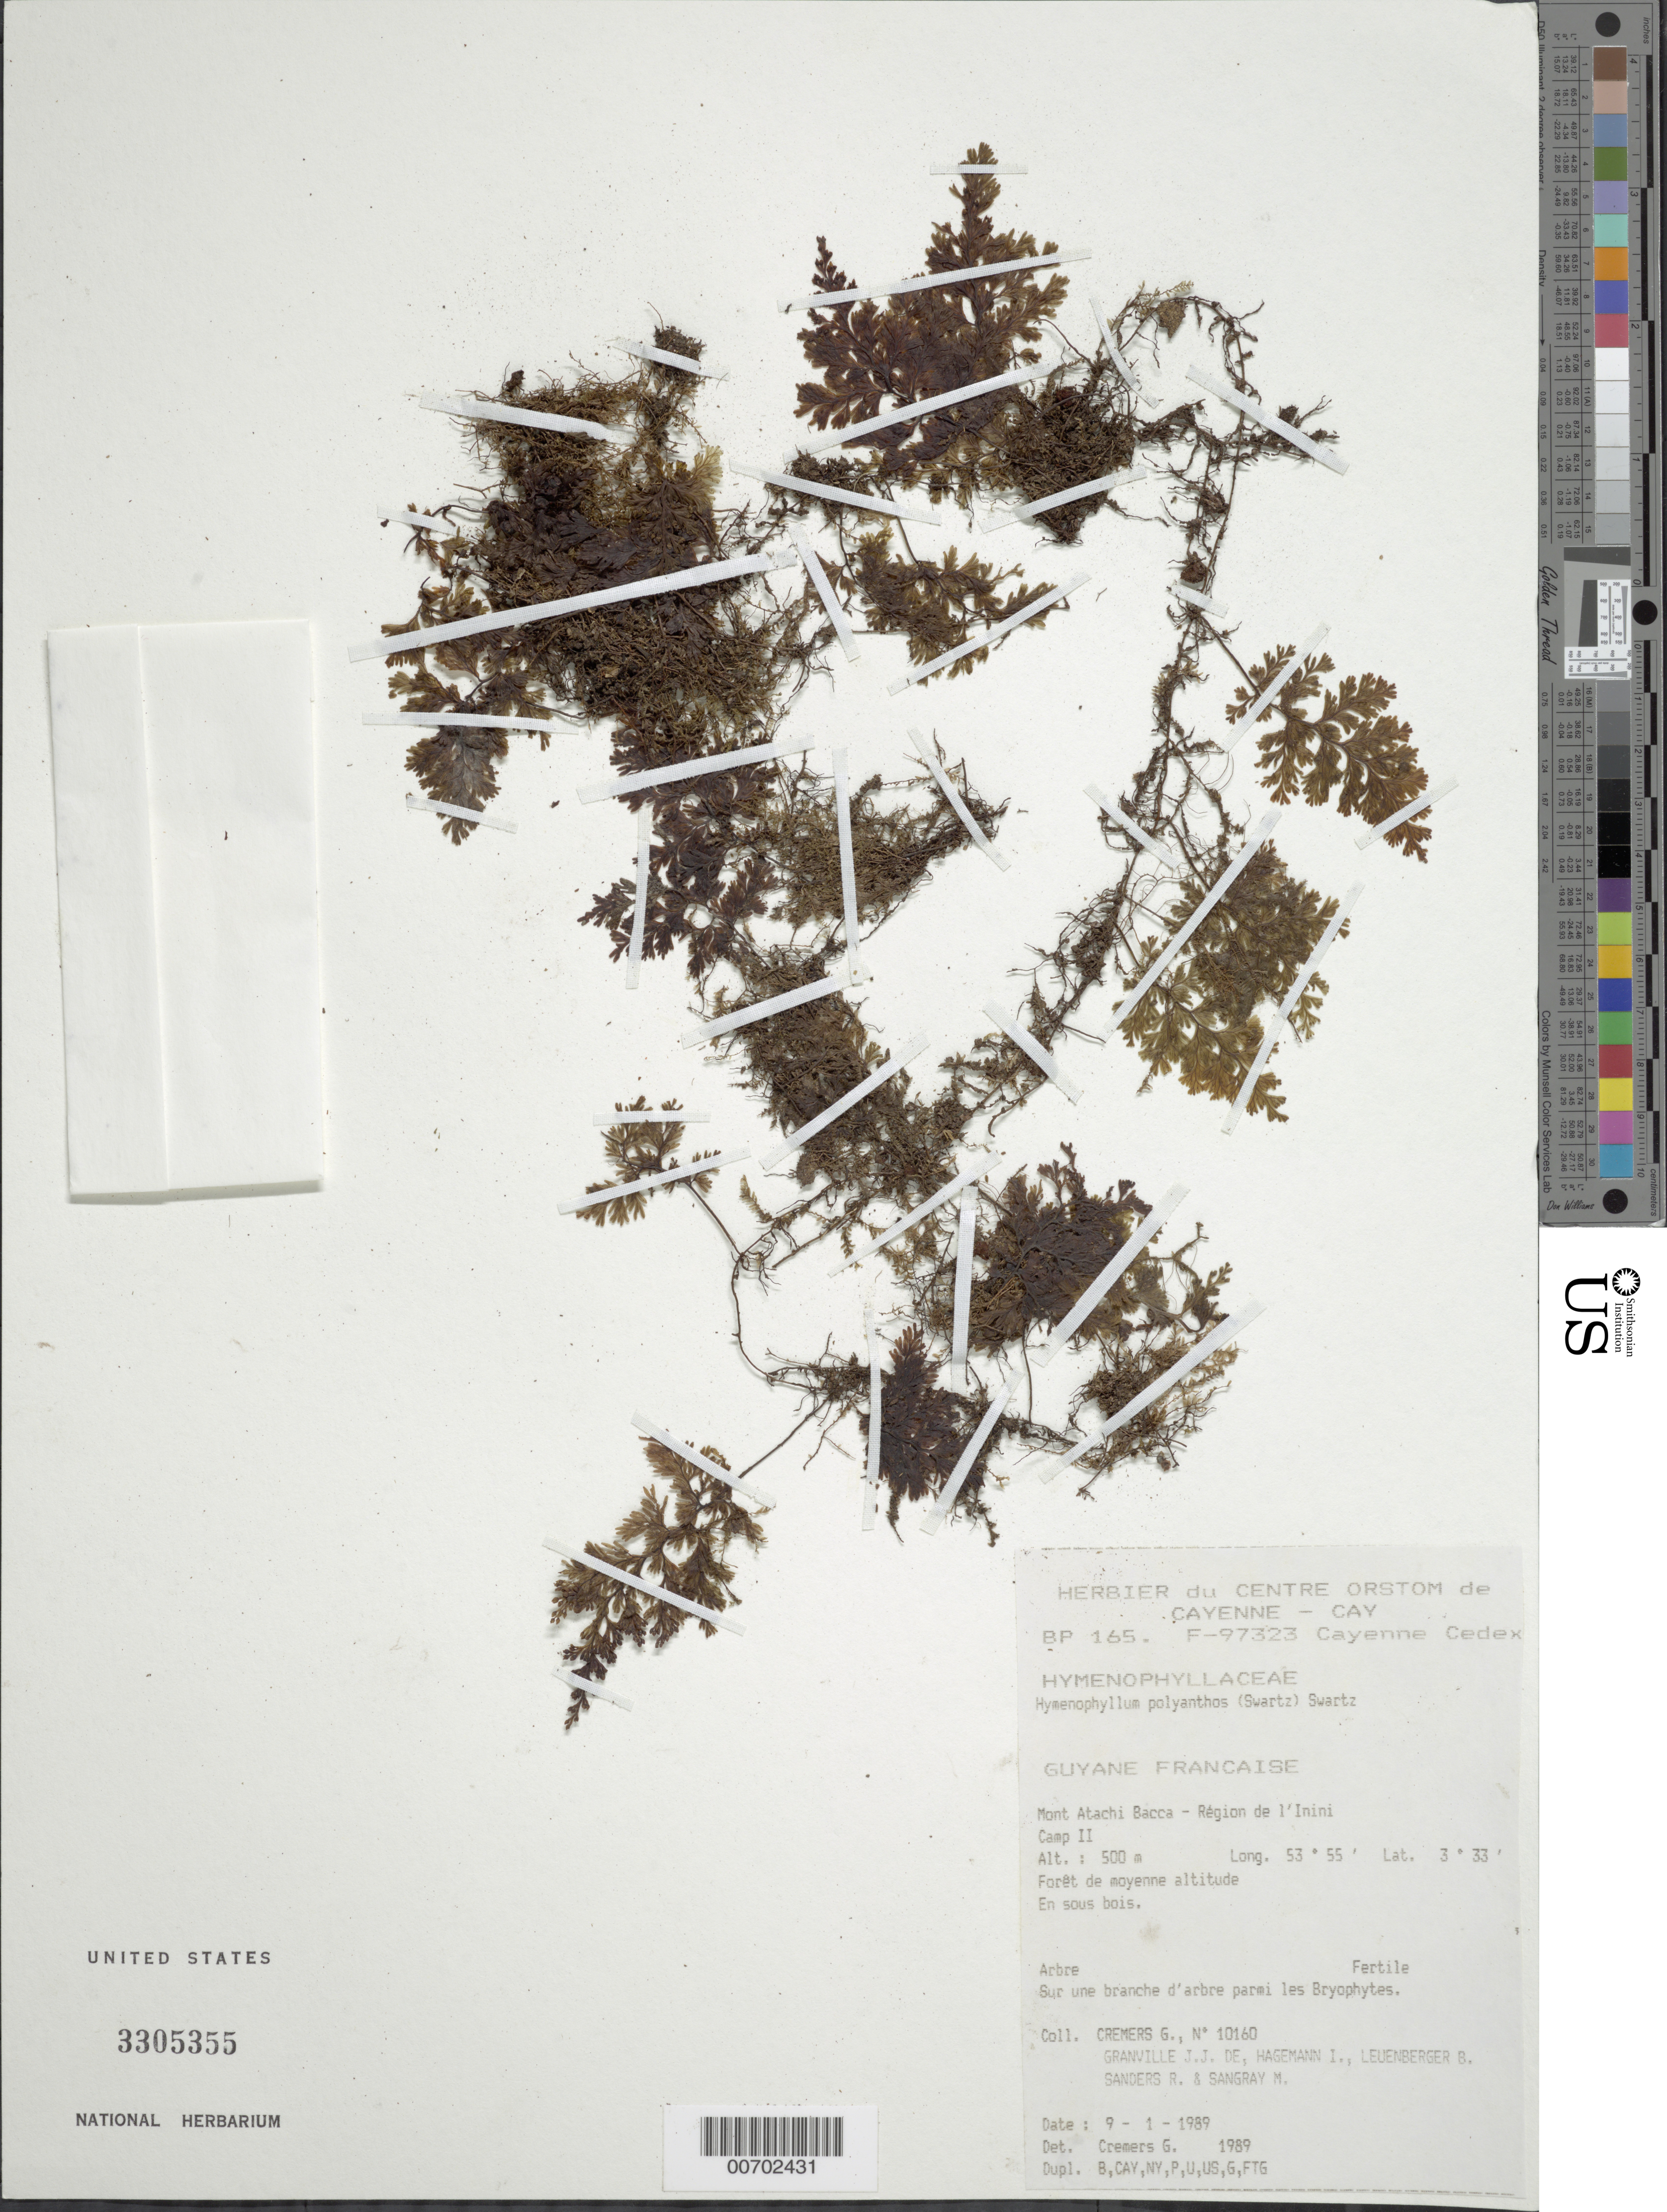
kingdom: Plantae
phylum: Tracheophyta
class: Polypodiopsida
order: Hymenophyllales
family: Hymenophyllaceae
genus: Hymenophyllum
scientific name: Hymenophyllum polyanthos var. polyanthos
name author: (Sw.) Sw.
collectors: G. Cremers et al.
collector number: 10160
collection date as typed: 9-Jan-89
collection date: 1989-01-09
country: French Guiana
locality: Mont Atachi Bacca, région de l'Inini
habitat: Forest, middle altitude; understory, sur une branche d'arbre parmi les Bryophytes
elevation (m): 500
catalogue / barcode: US 3305355